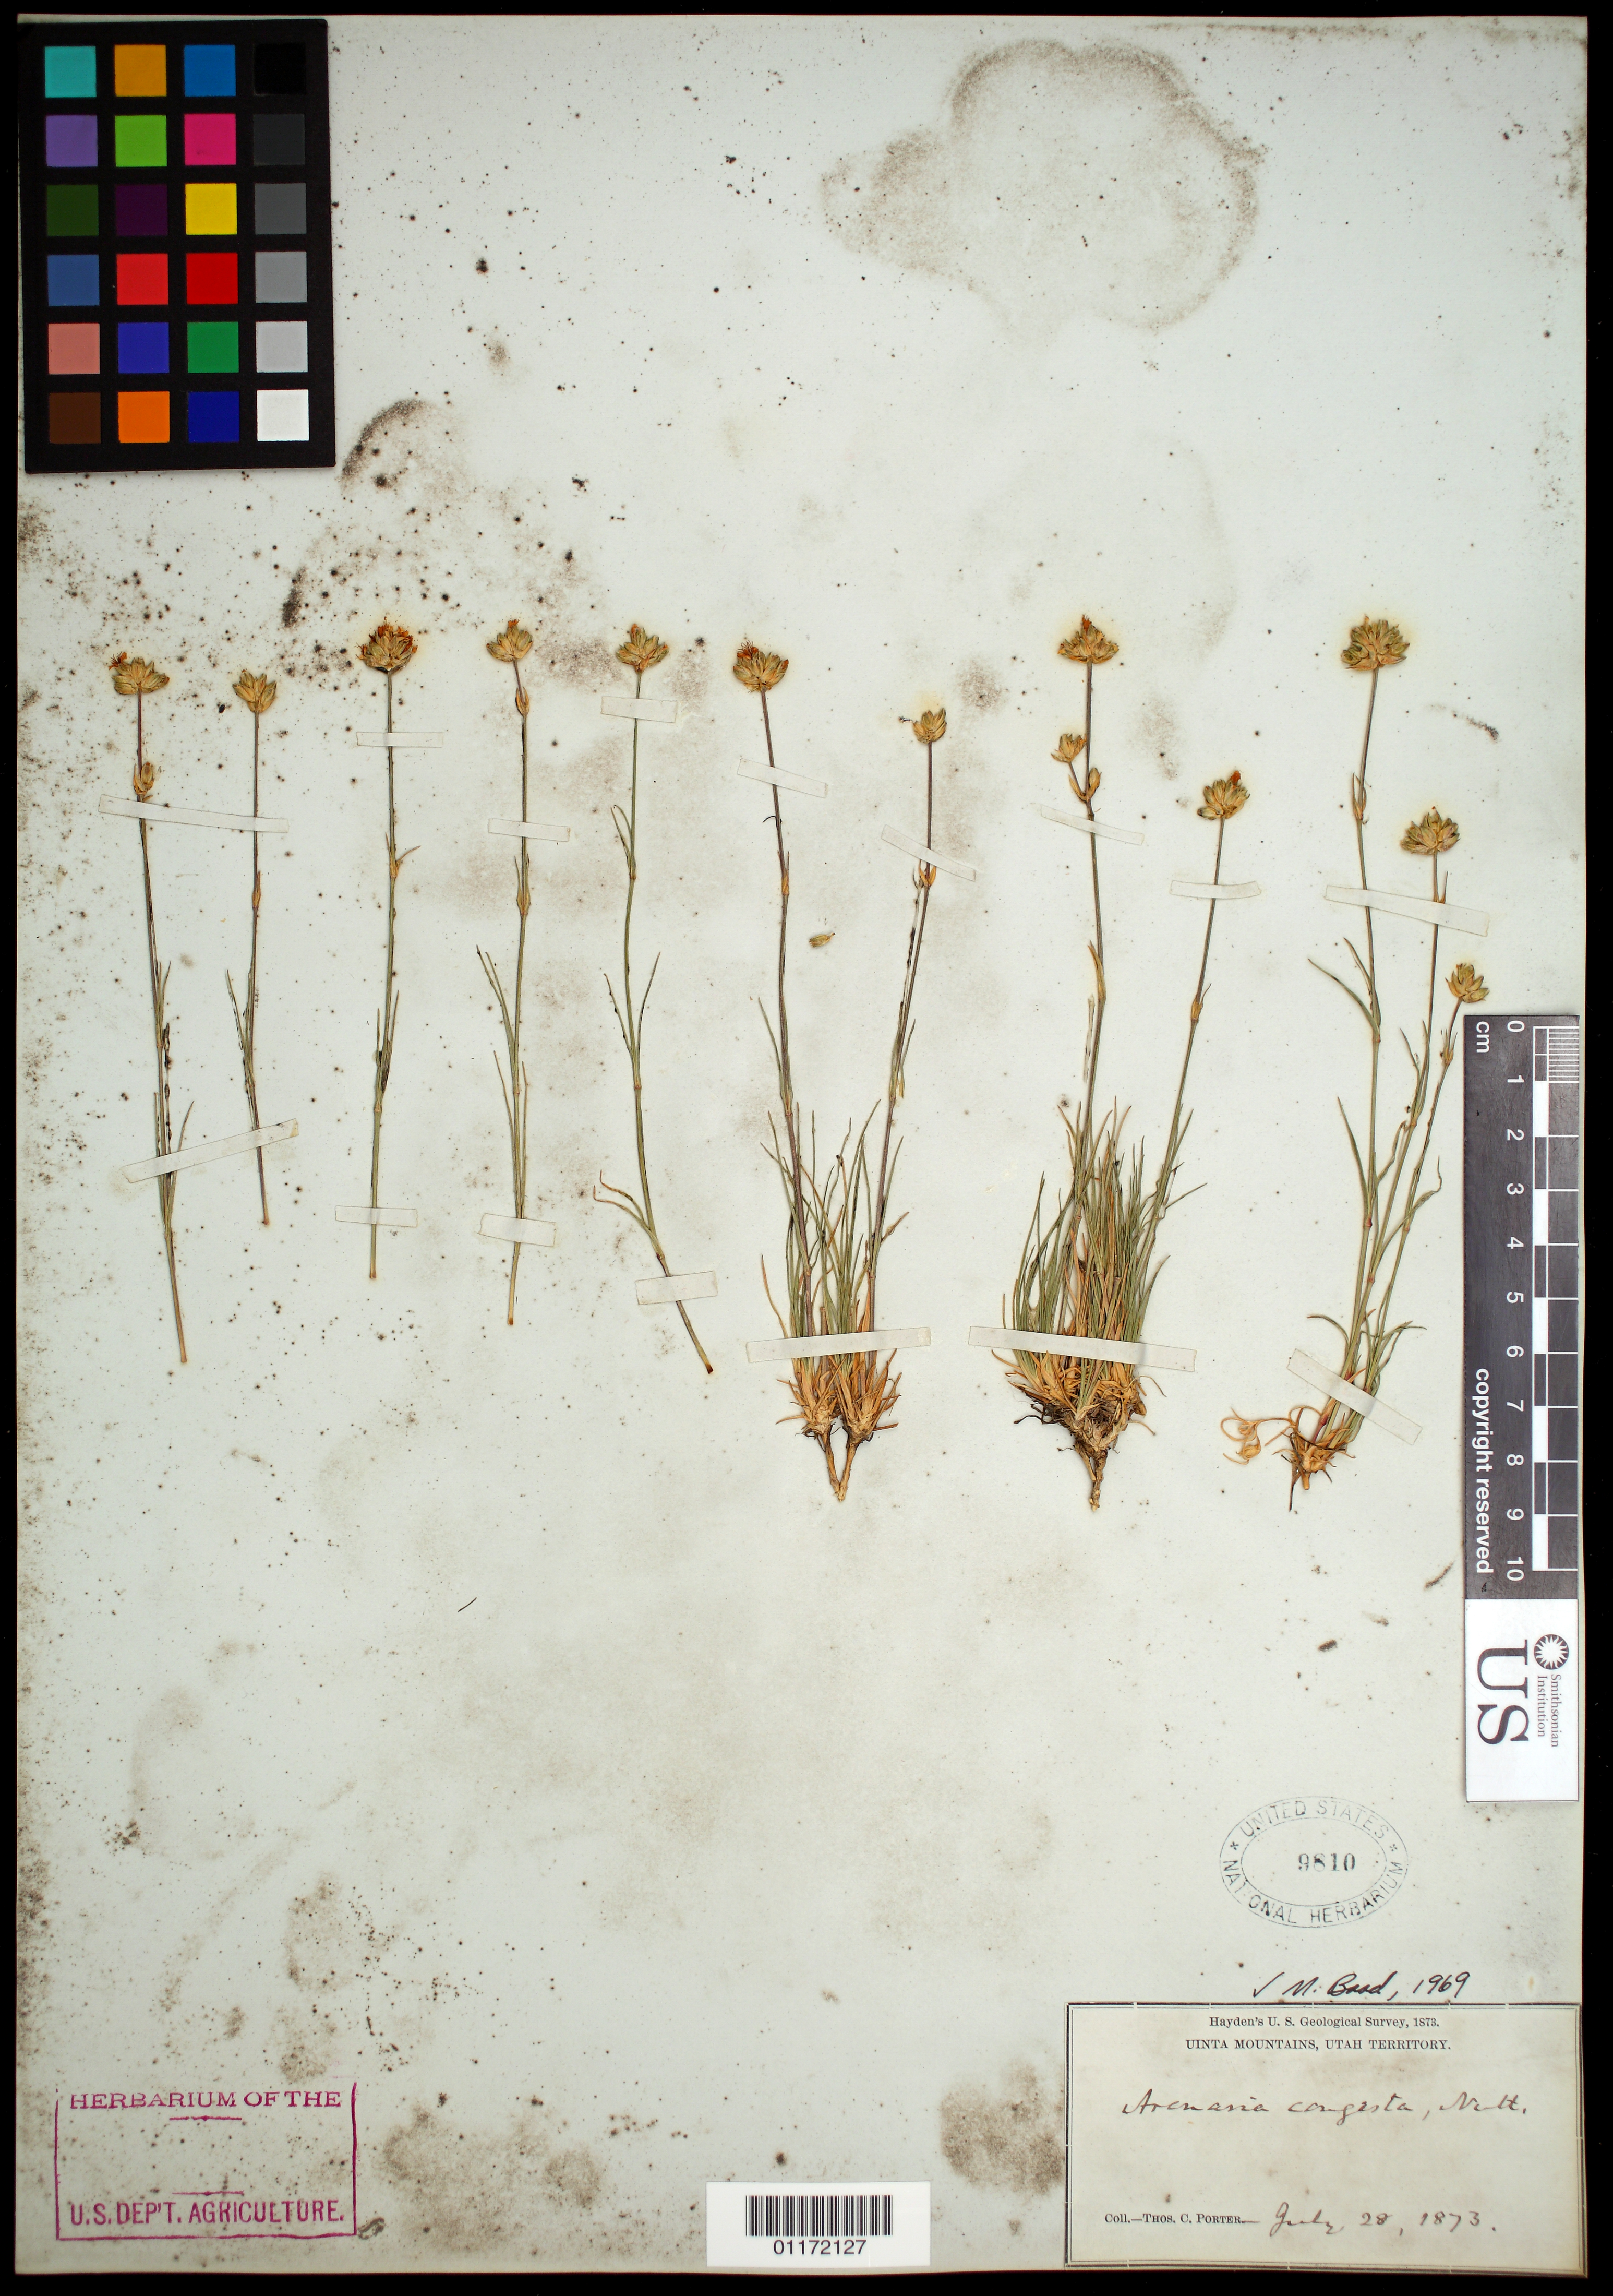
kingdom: Plantae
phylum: Tracheophyta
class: Magnoliopsida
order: Caryophyllales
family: Caryophyllaceae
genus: Eremogone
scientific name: Eremogone congesta var. congesta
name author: (Nutt.) Ikonn.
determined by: Strong, Mark T., (BOT), Smithsonian Institution - National Museum of Natural History (UNITED STATES)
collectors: T. C. Porter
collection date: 1873-07-28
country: United States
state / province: Utah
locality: Uinta Mts.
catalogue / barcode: US 9810